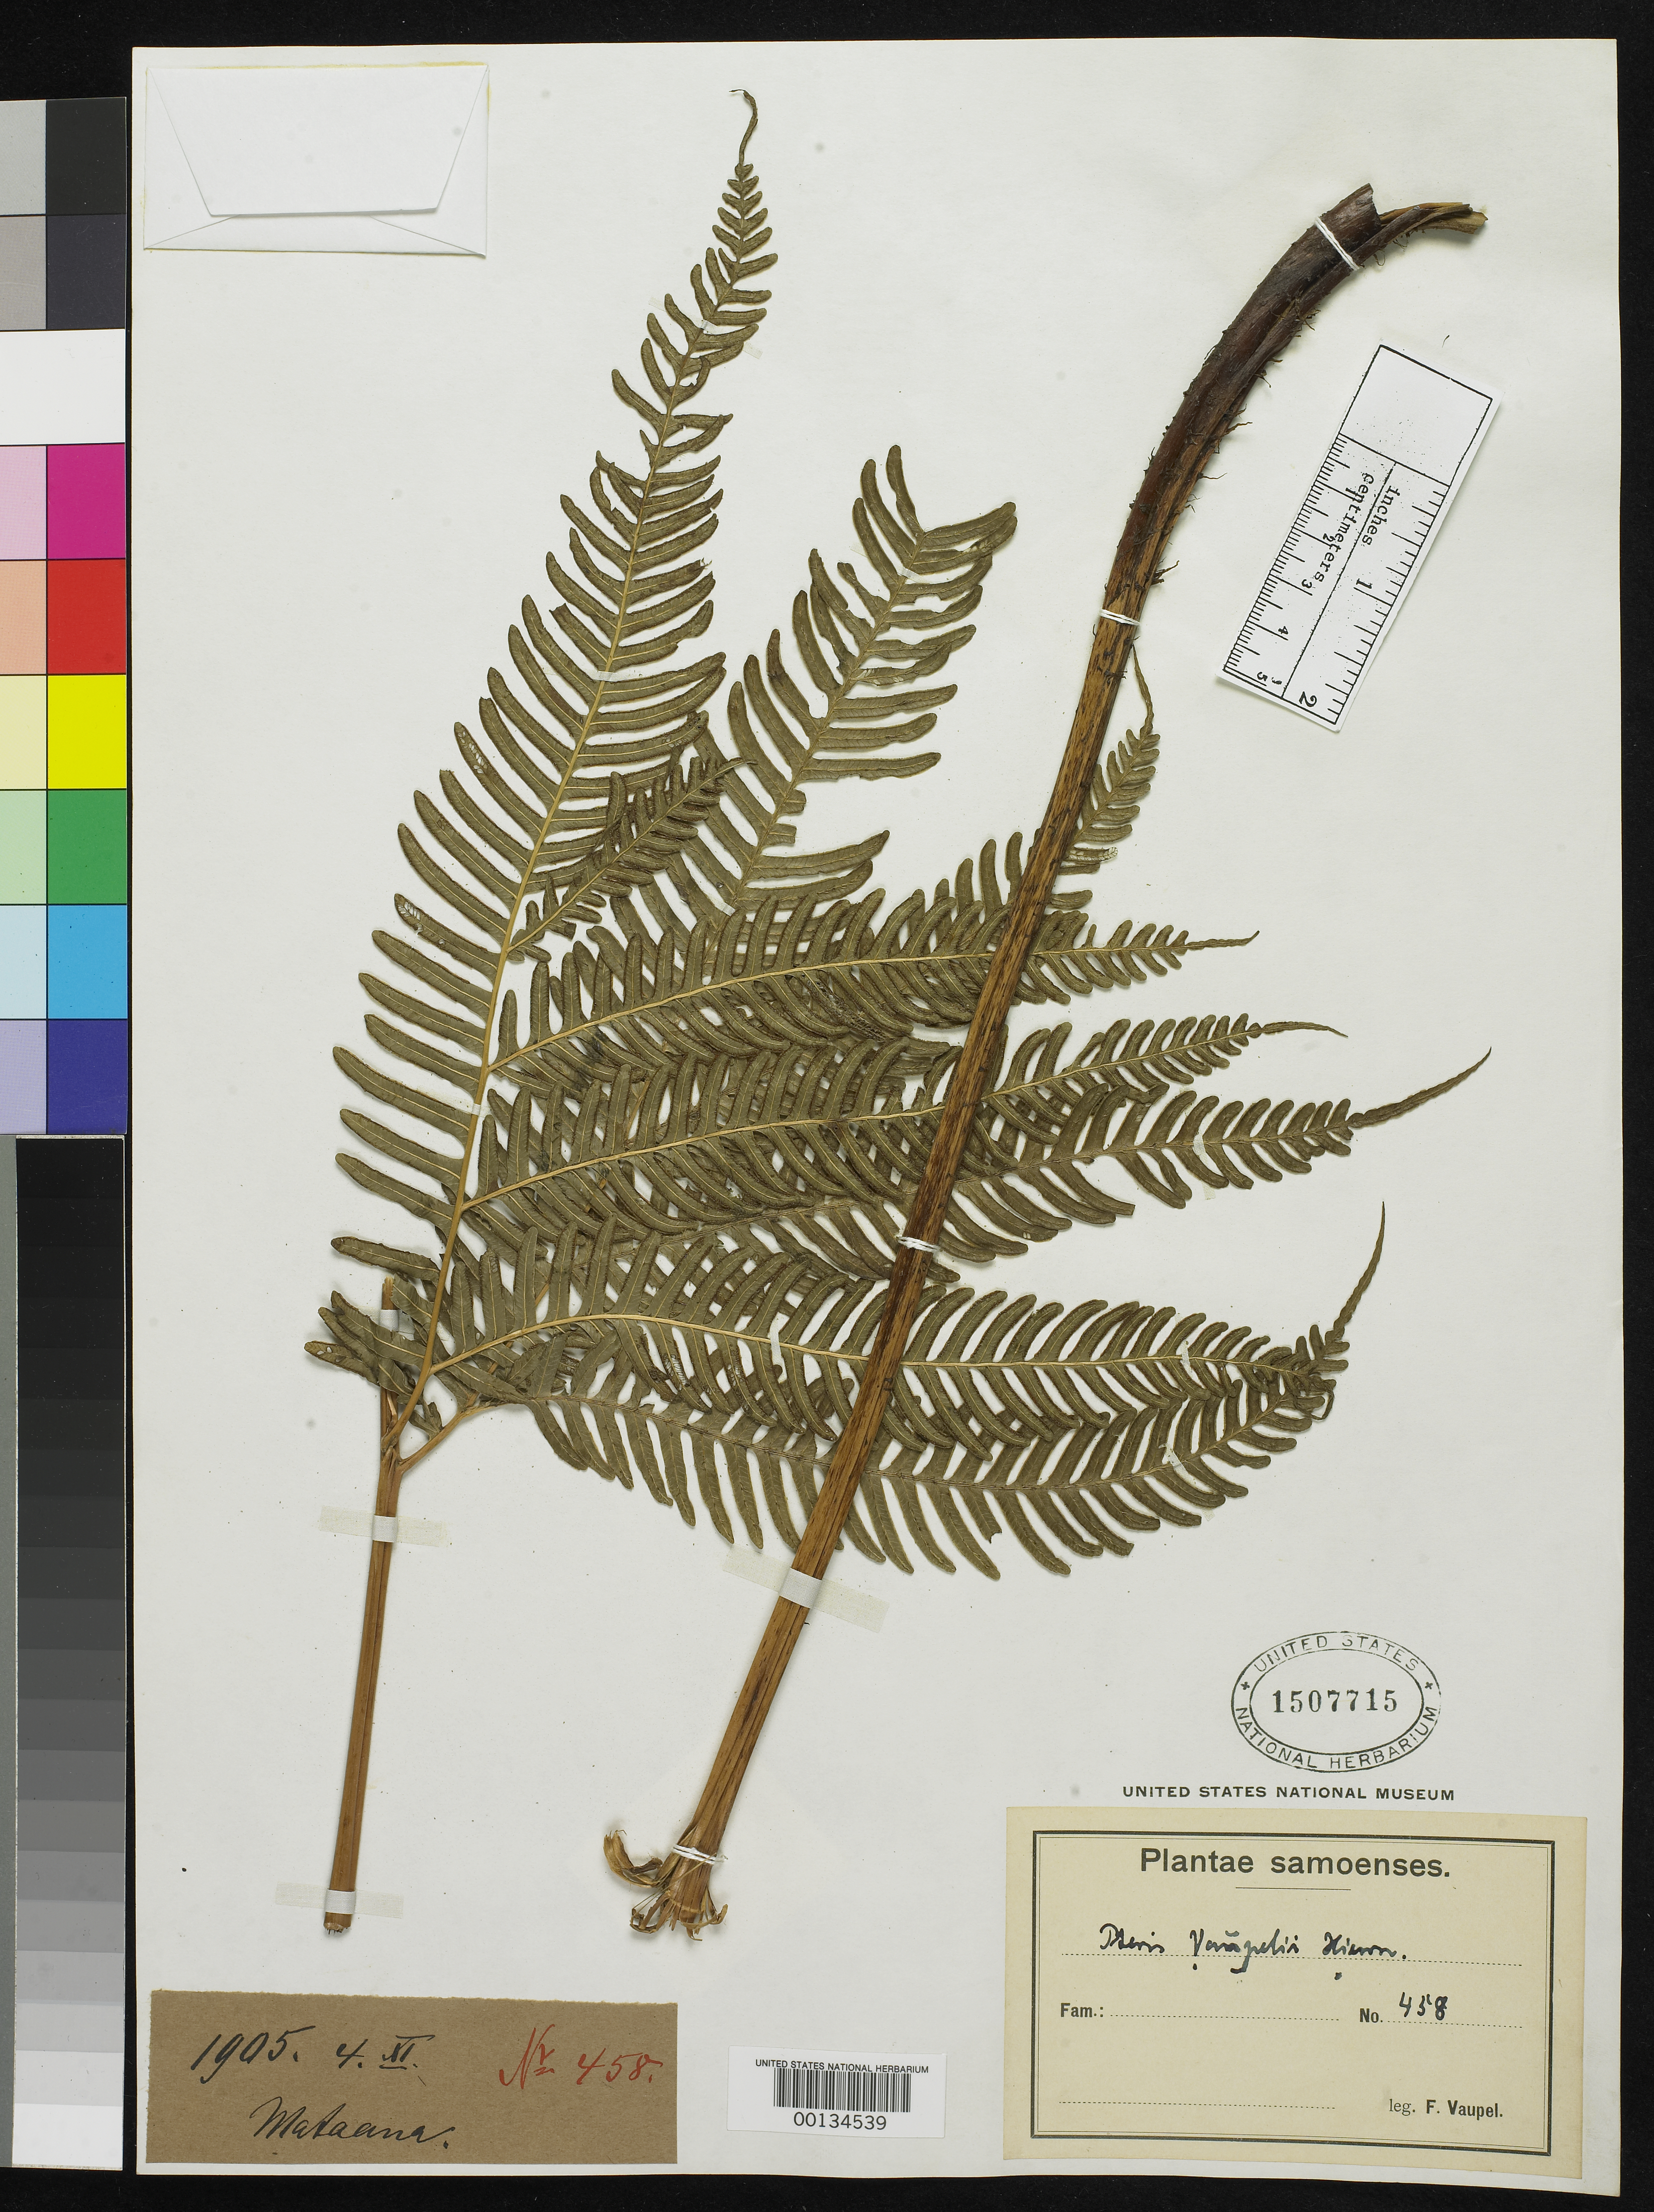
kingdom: Plantae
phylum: Tracheophyta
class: Polypodiopsida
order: Polypodiales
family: Pteridaceae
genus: Pteris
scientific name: Pteris vaupelii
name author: Hieron.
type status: Type Collection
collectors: F. Vaupel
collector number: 458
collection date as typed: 04 Nov 1905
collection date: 1905-11-04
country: Samoa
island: Savaii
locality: Mataanc [Mataana?]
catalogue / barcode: US 1507715